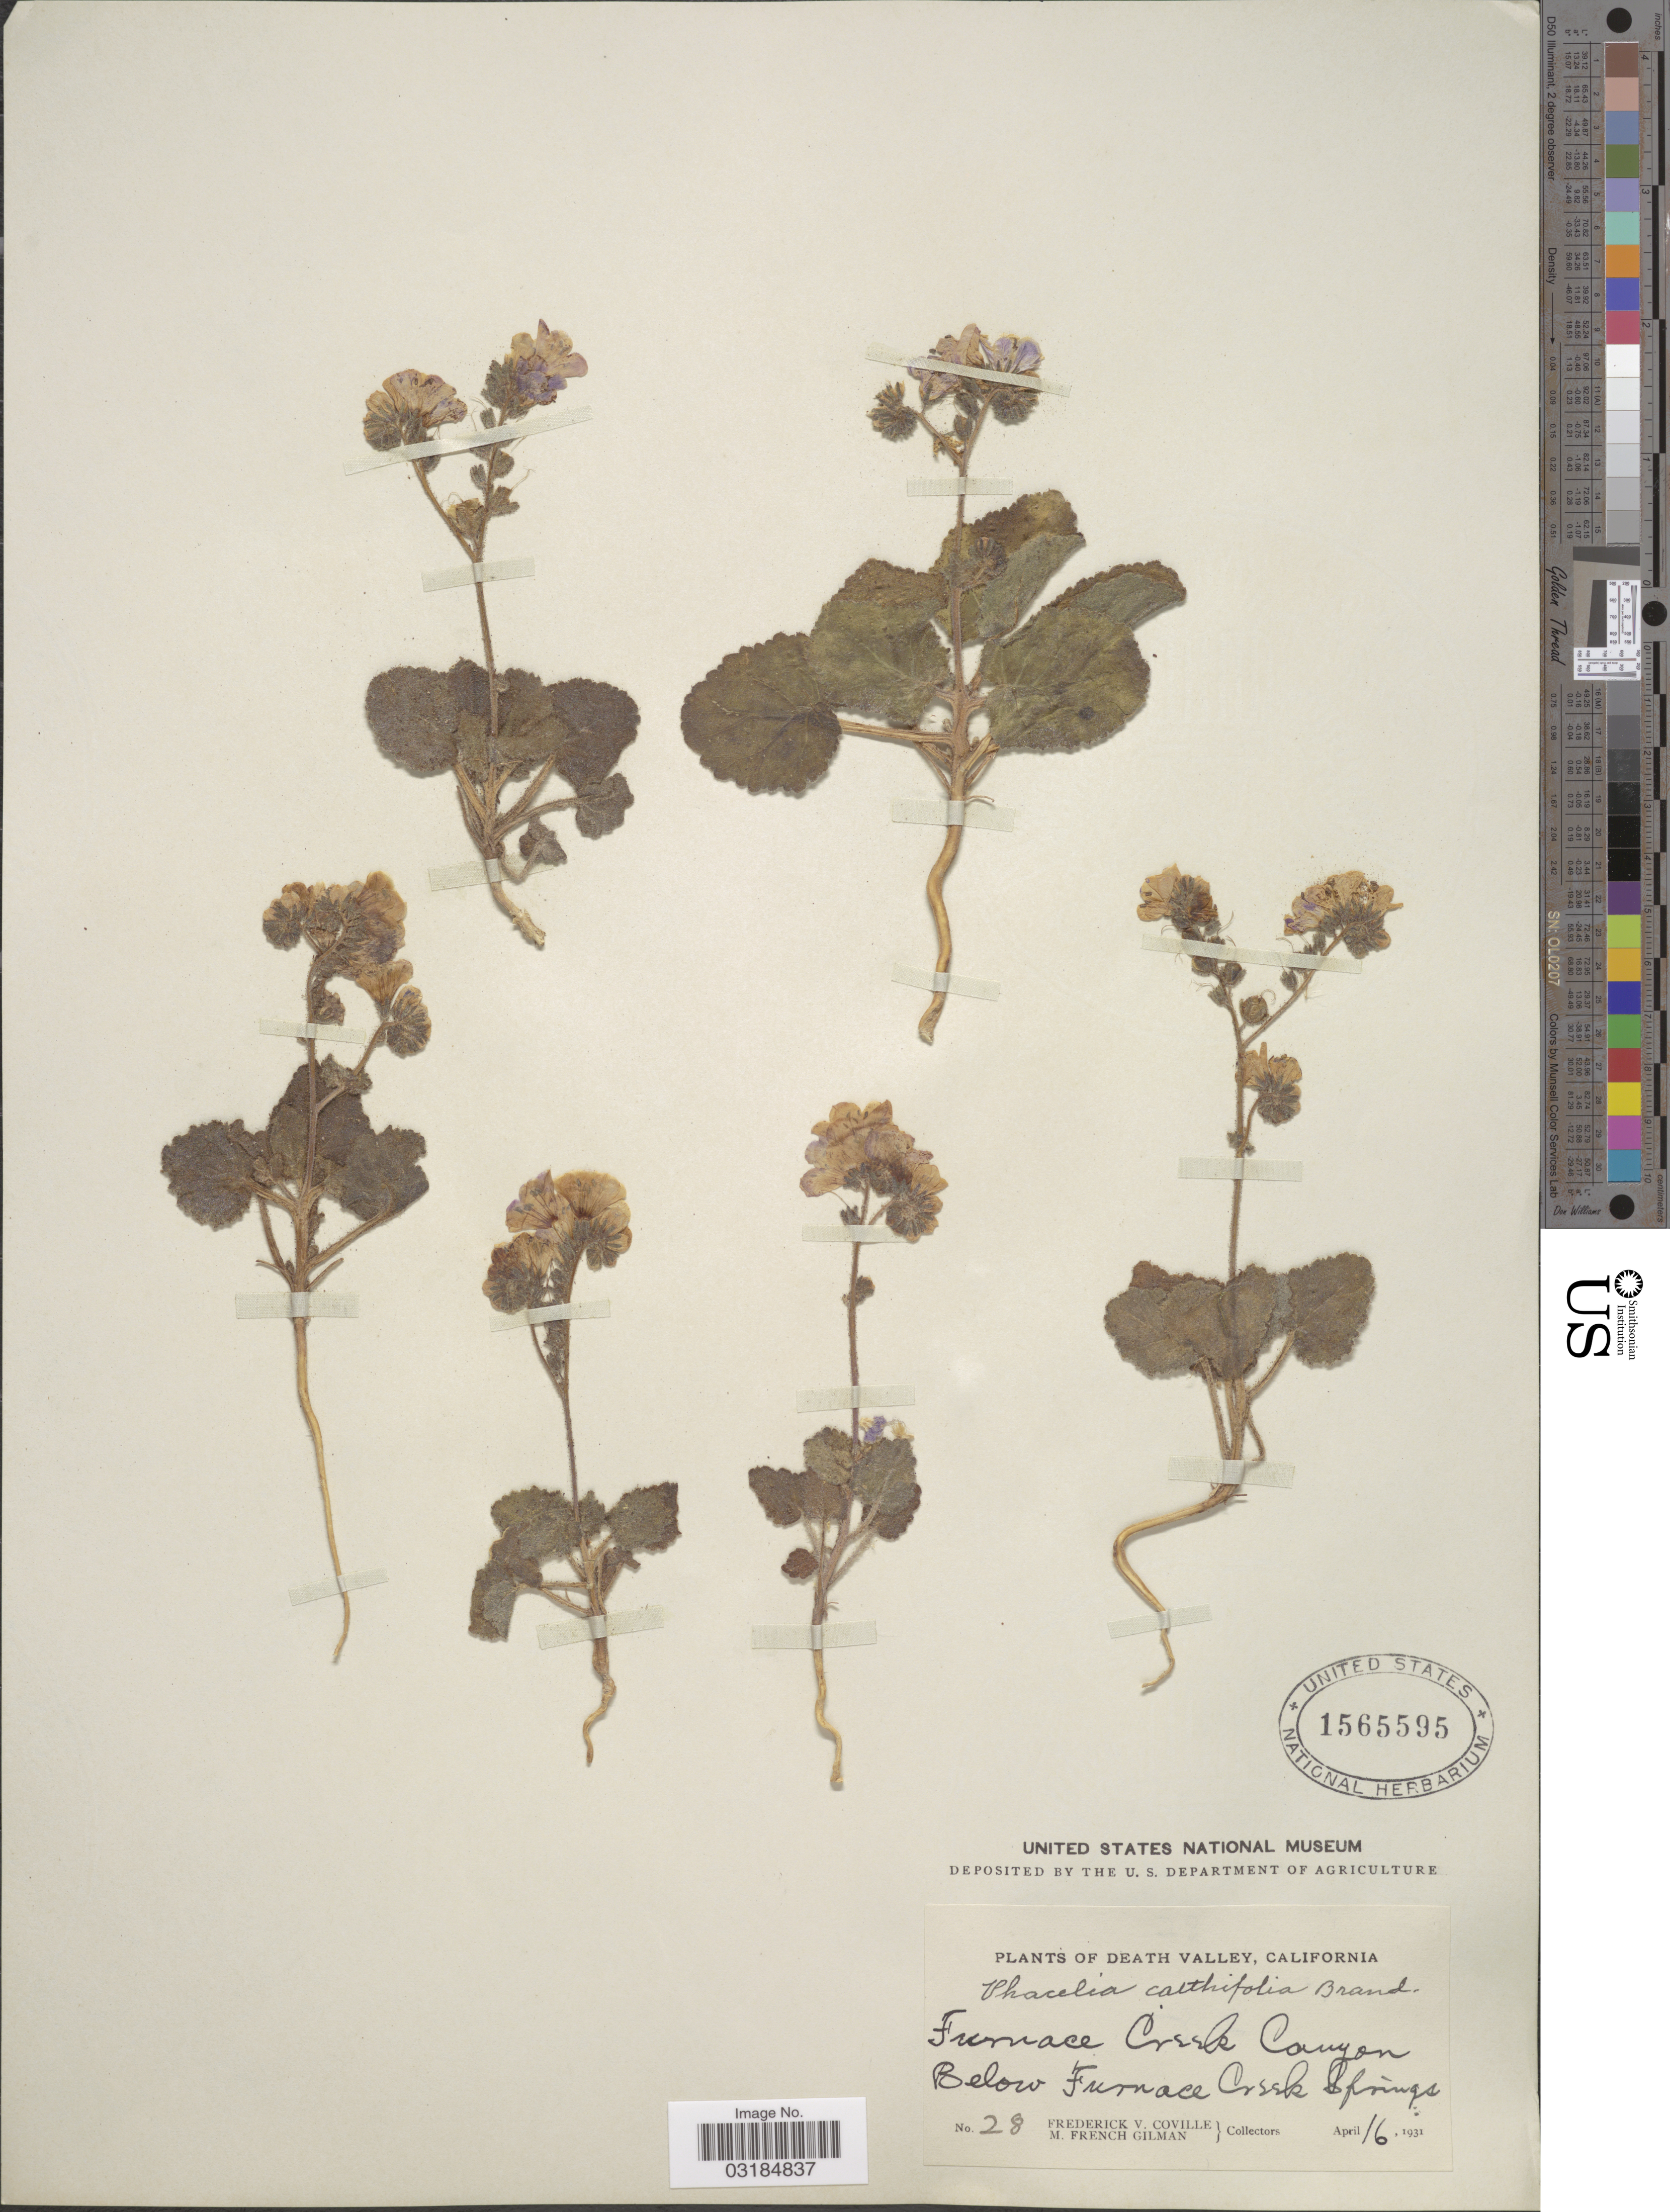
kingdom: Plantae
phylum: Tracheophyta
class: Magnoliopsida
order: Boraginales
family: Hydrophyllaceae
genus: Phacelia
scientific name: Phacelia calthifolia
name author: Brand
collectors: F. V. Coville & M. F. Gilman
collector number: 28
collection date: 1931-04-16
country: United States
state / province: California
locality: Death Valley, California, Furnace Creek Canyon, Below Furnace Creek Springs.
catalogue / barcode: US 1565595